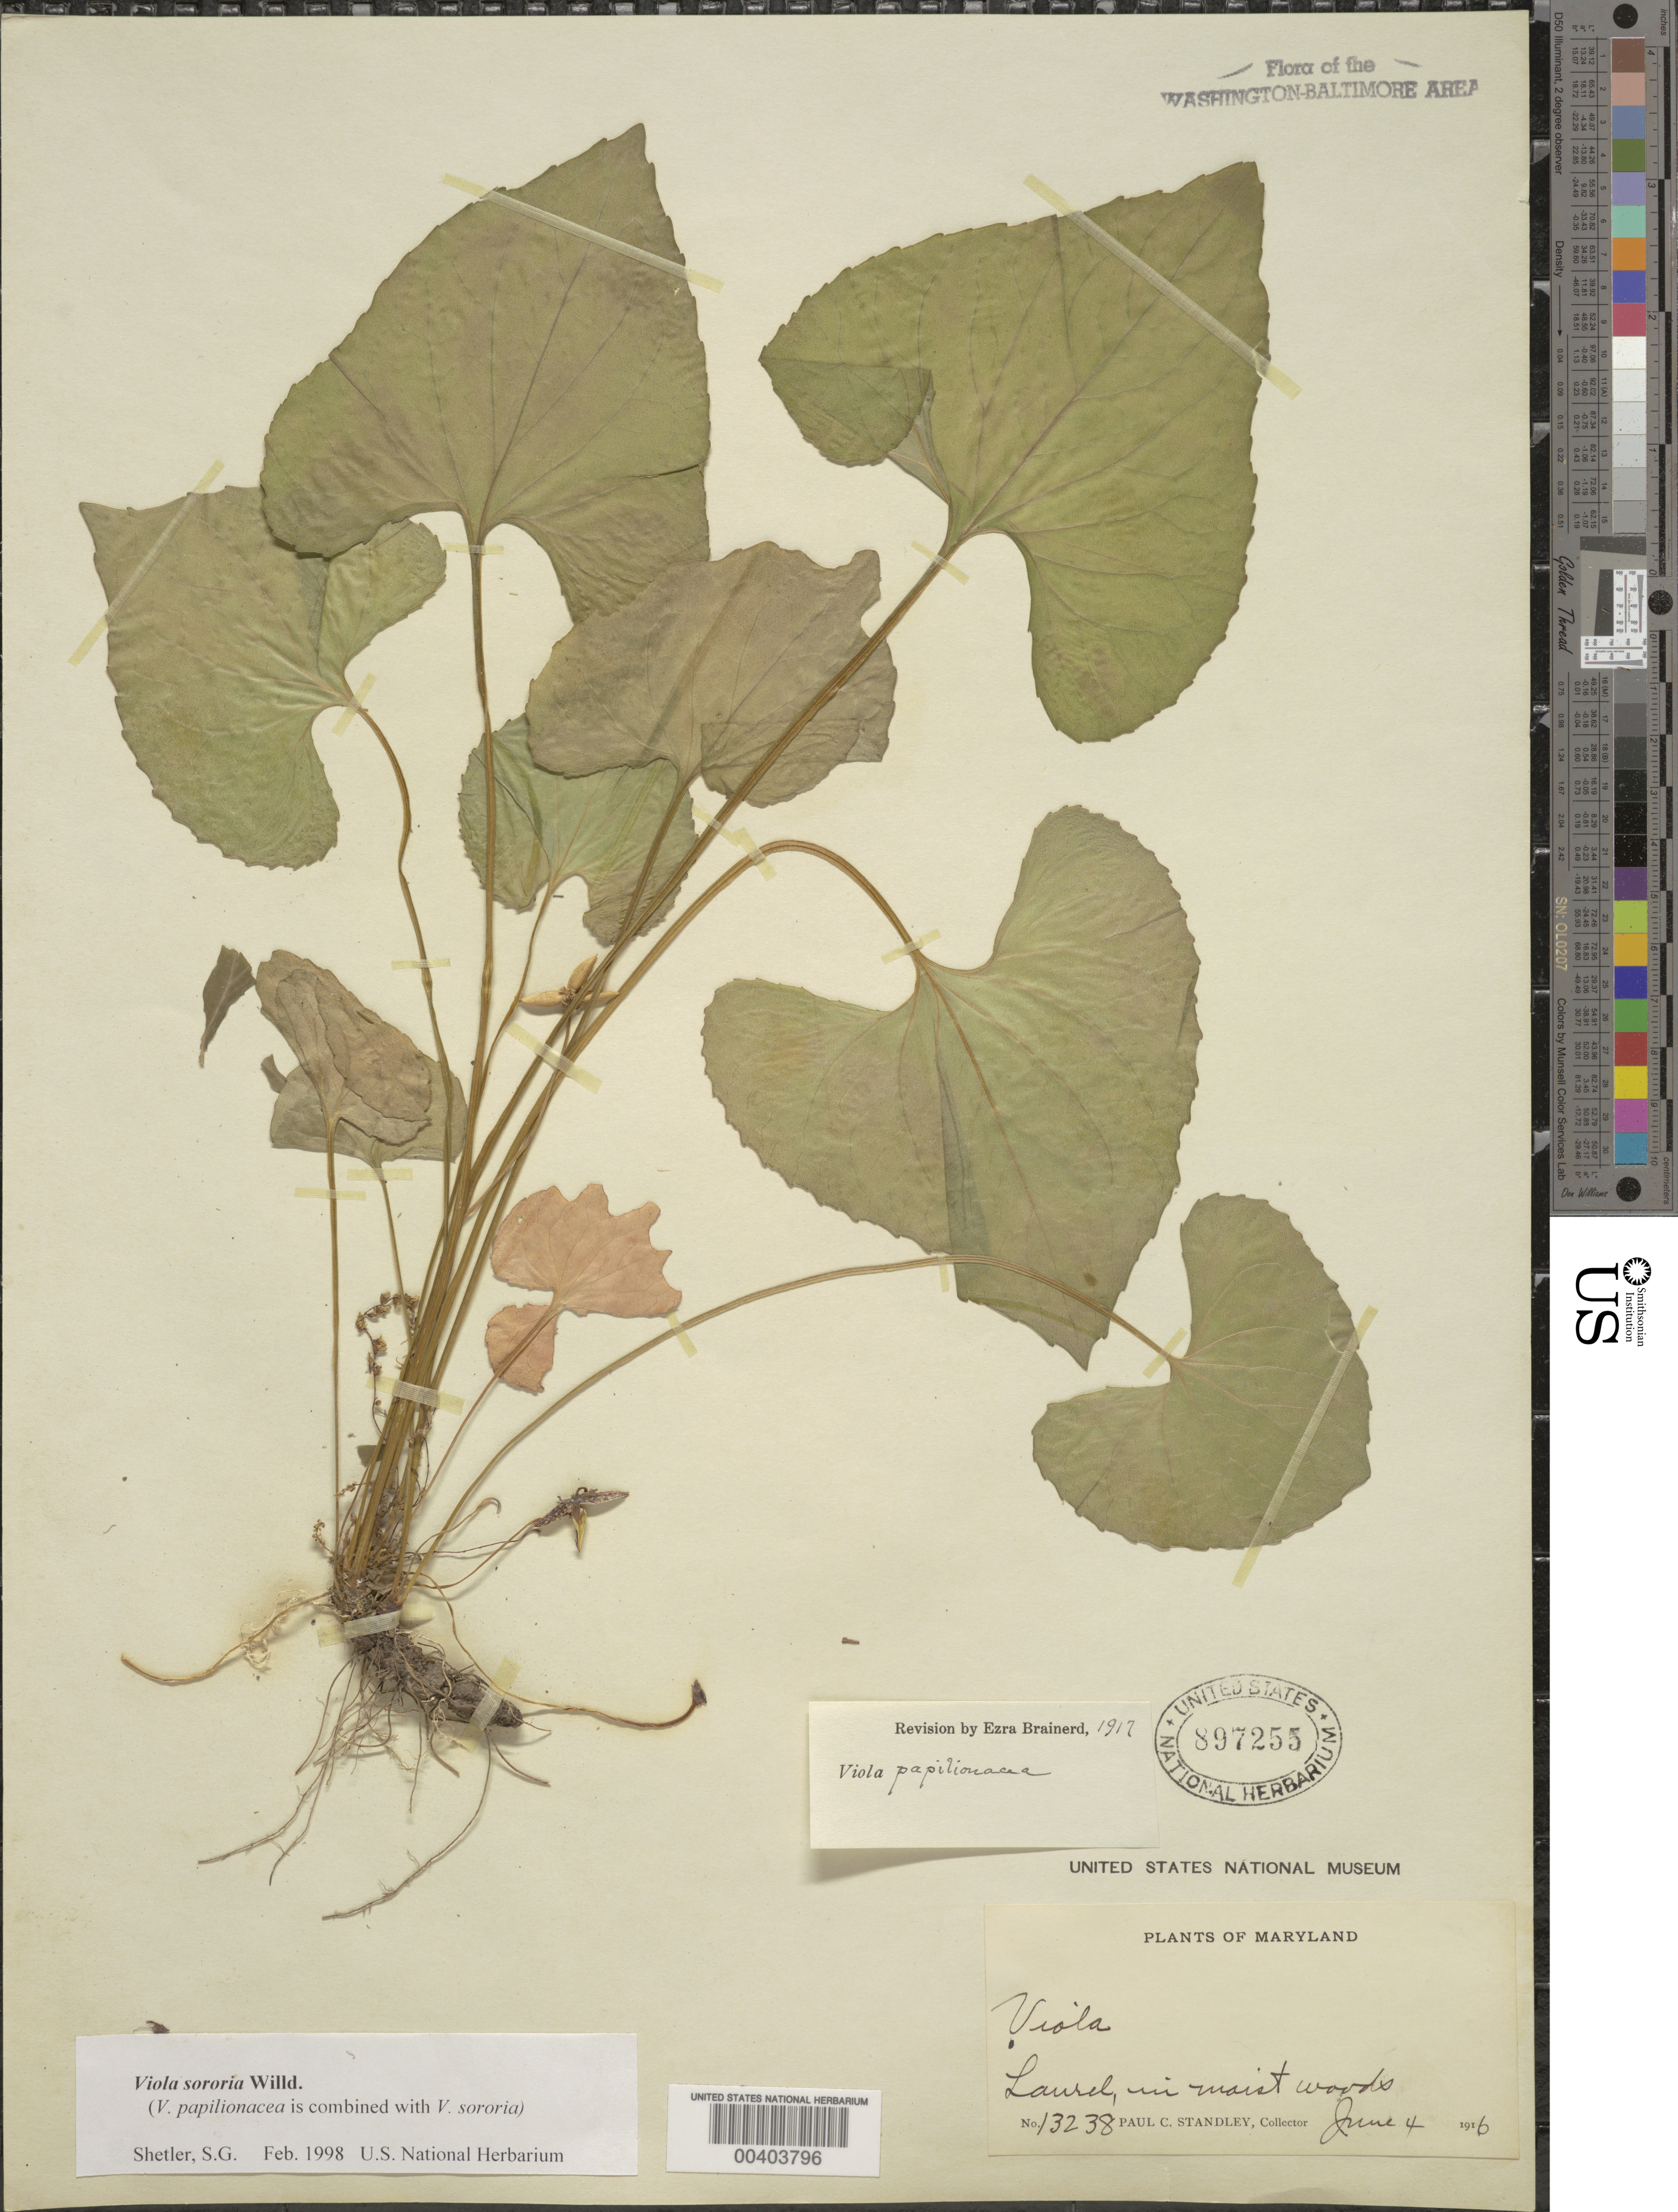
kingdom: Plantae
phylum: Tracheophyta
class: Magnoliopsida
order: Malpighiales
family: Violaceae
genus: Viola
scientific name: Viola sororia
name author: Willd.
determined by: Shetler, Stanwyn G., (US), NMNH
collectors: P. C. Standley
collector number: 13238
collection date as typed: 04 Jun 1916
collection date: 1916-06-04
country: United States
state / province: Maryland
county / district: Prince George's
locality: Laurel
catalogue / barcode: US 897255